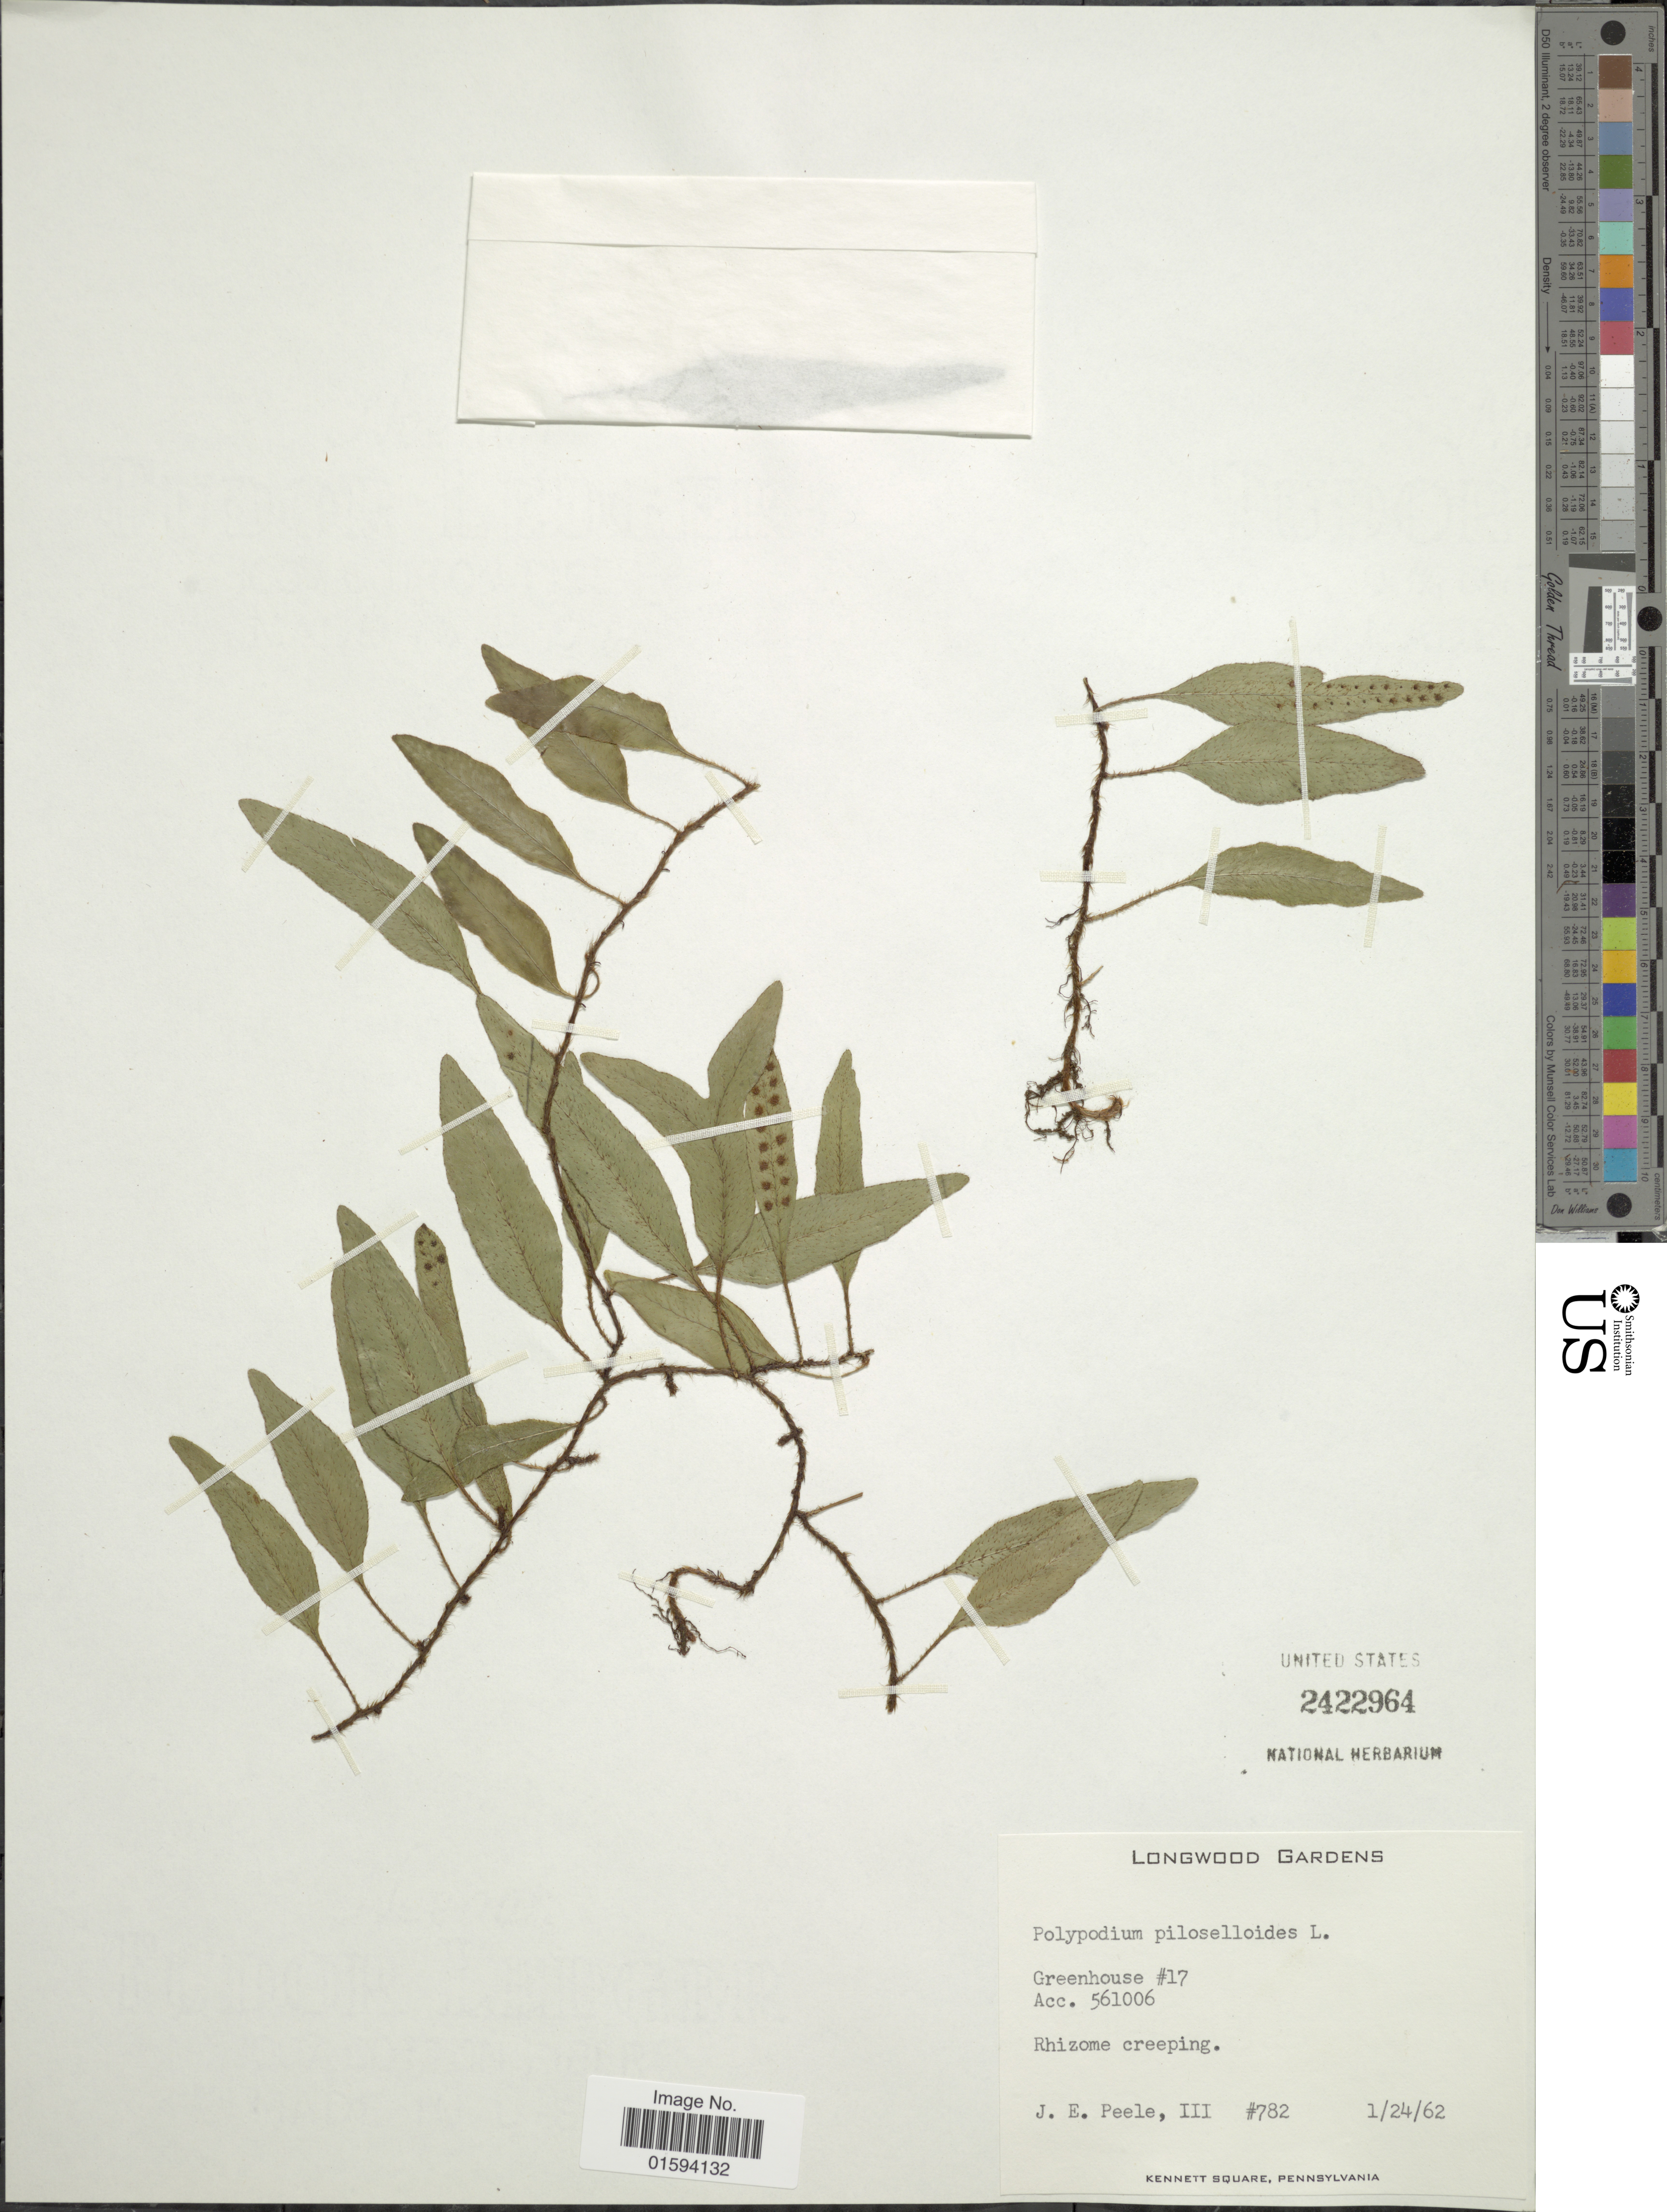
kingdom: Plantae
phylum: Tracheophyta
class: Polypodiopsida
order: Polypodiales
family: Polypodiaceae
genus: Polypodium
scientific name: Polypodium piloselloides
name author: L.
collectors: J. Peele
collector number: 782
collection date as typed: Transcribed d/m/y: 24/1/62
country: United States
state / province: Pennsylvania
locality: Longwood Greens, Greenhouse #17, Acc. 561006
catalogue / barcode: US 2422964